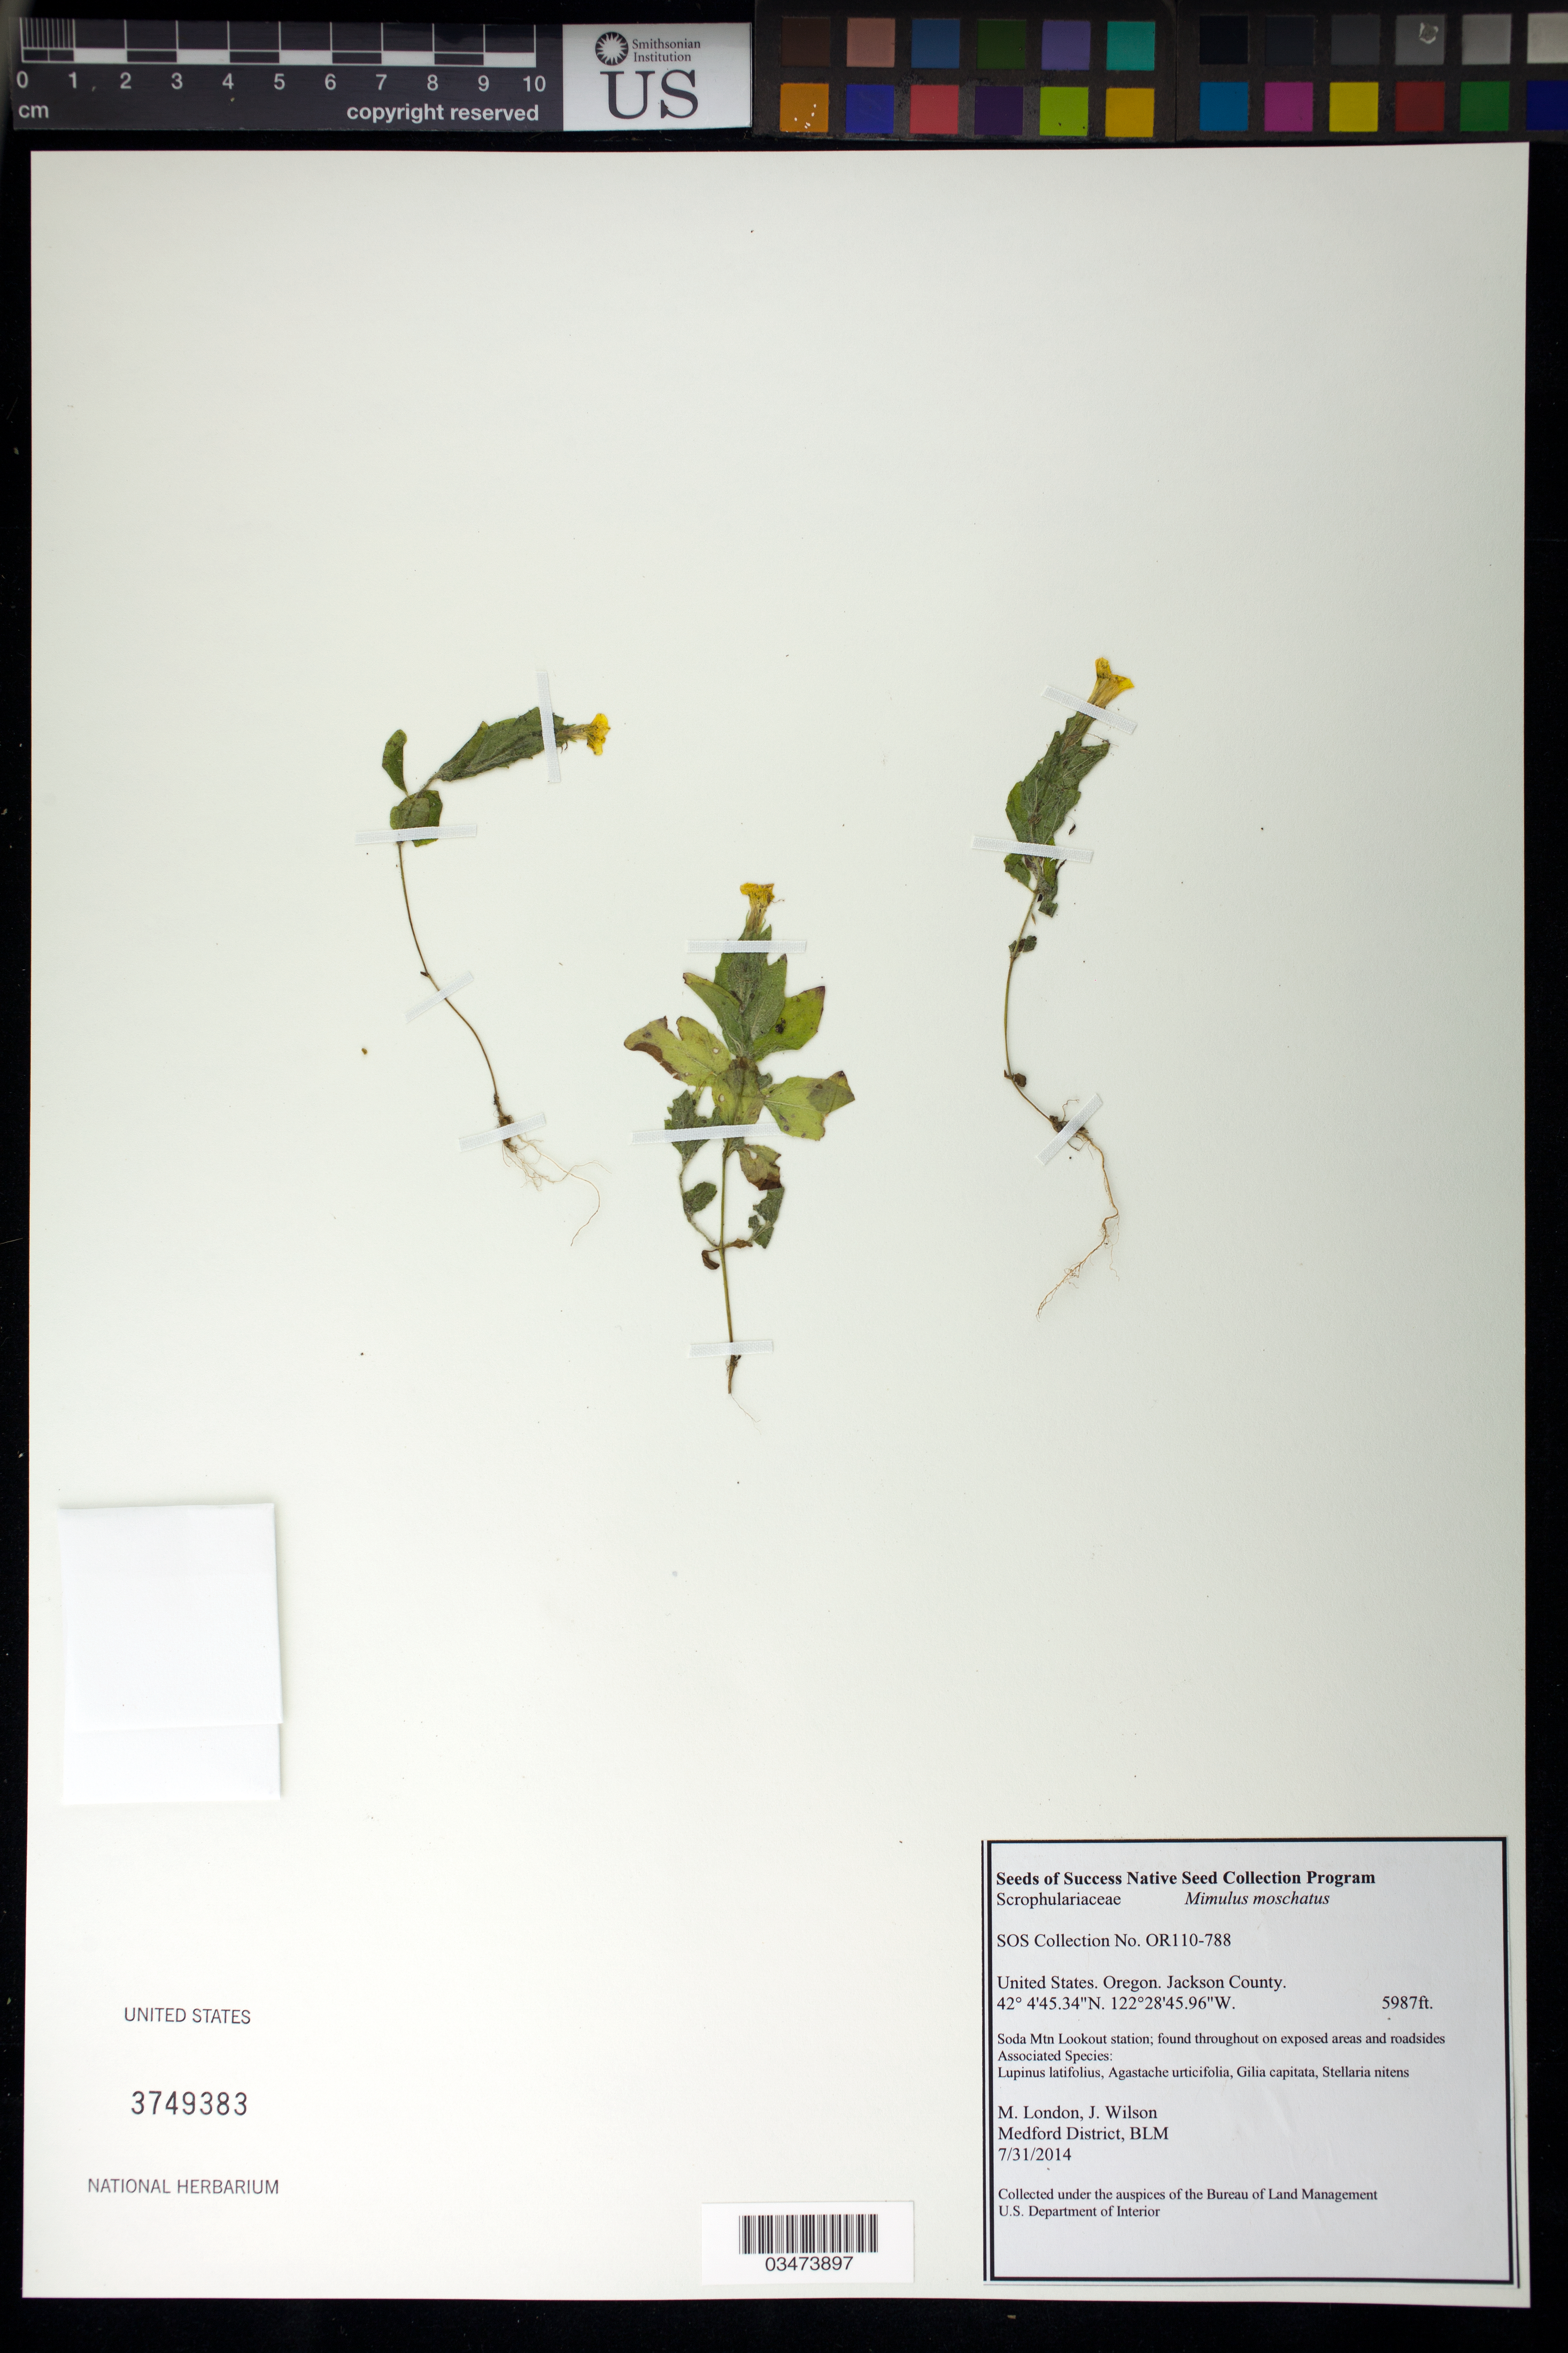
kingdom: Plantae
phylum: Tracheophyta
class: Magnoliopsida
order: Lamiales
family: Phrymaceae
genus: Mimulus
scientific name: Mimulus moschatus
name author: Douglas ex Lindl.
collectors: M. London & J. Wilson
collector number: OR110-788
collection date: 2014-07-31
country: United States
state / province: Oregon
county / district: Jackson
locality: Soda Mtn Lookout station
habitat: Associated species: Lupinus latifolius, Agastache urticifolia, Gilia capitata, Stellaria nitens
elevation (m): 1825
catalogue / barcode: US 3749383